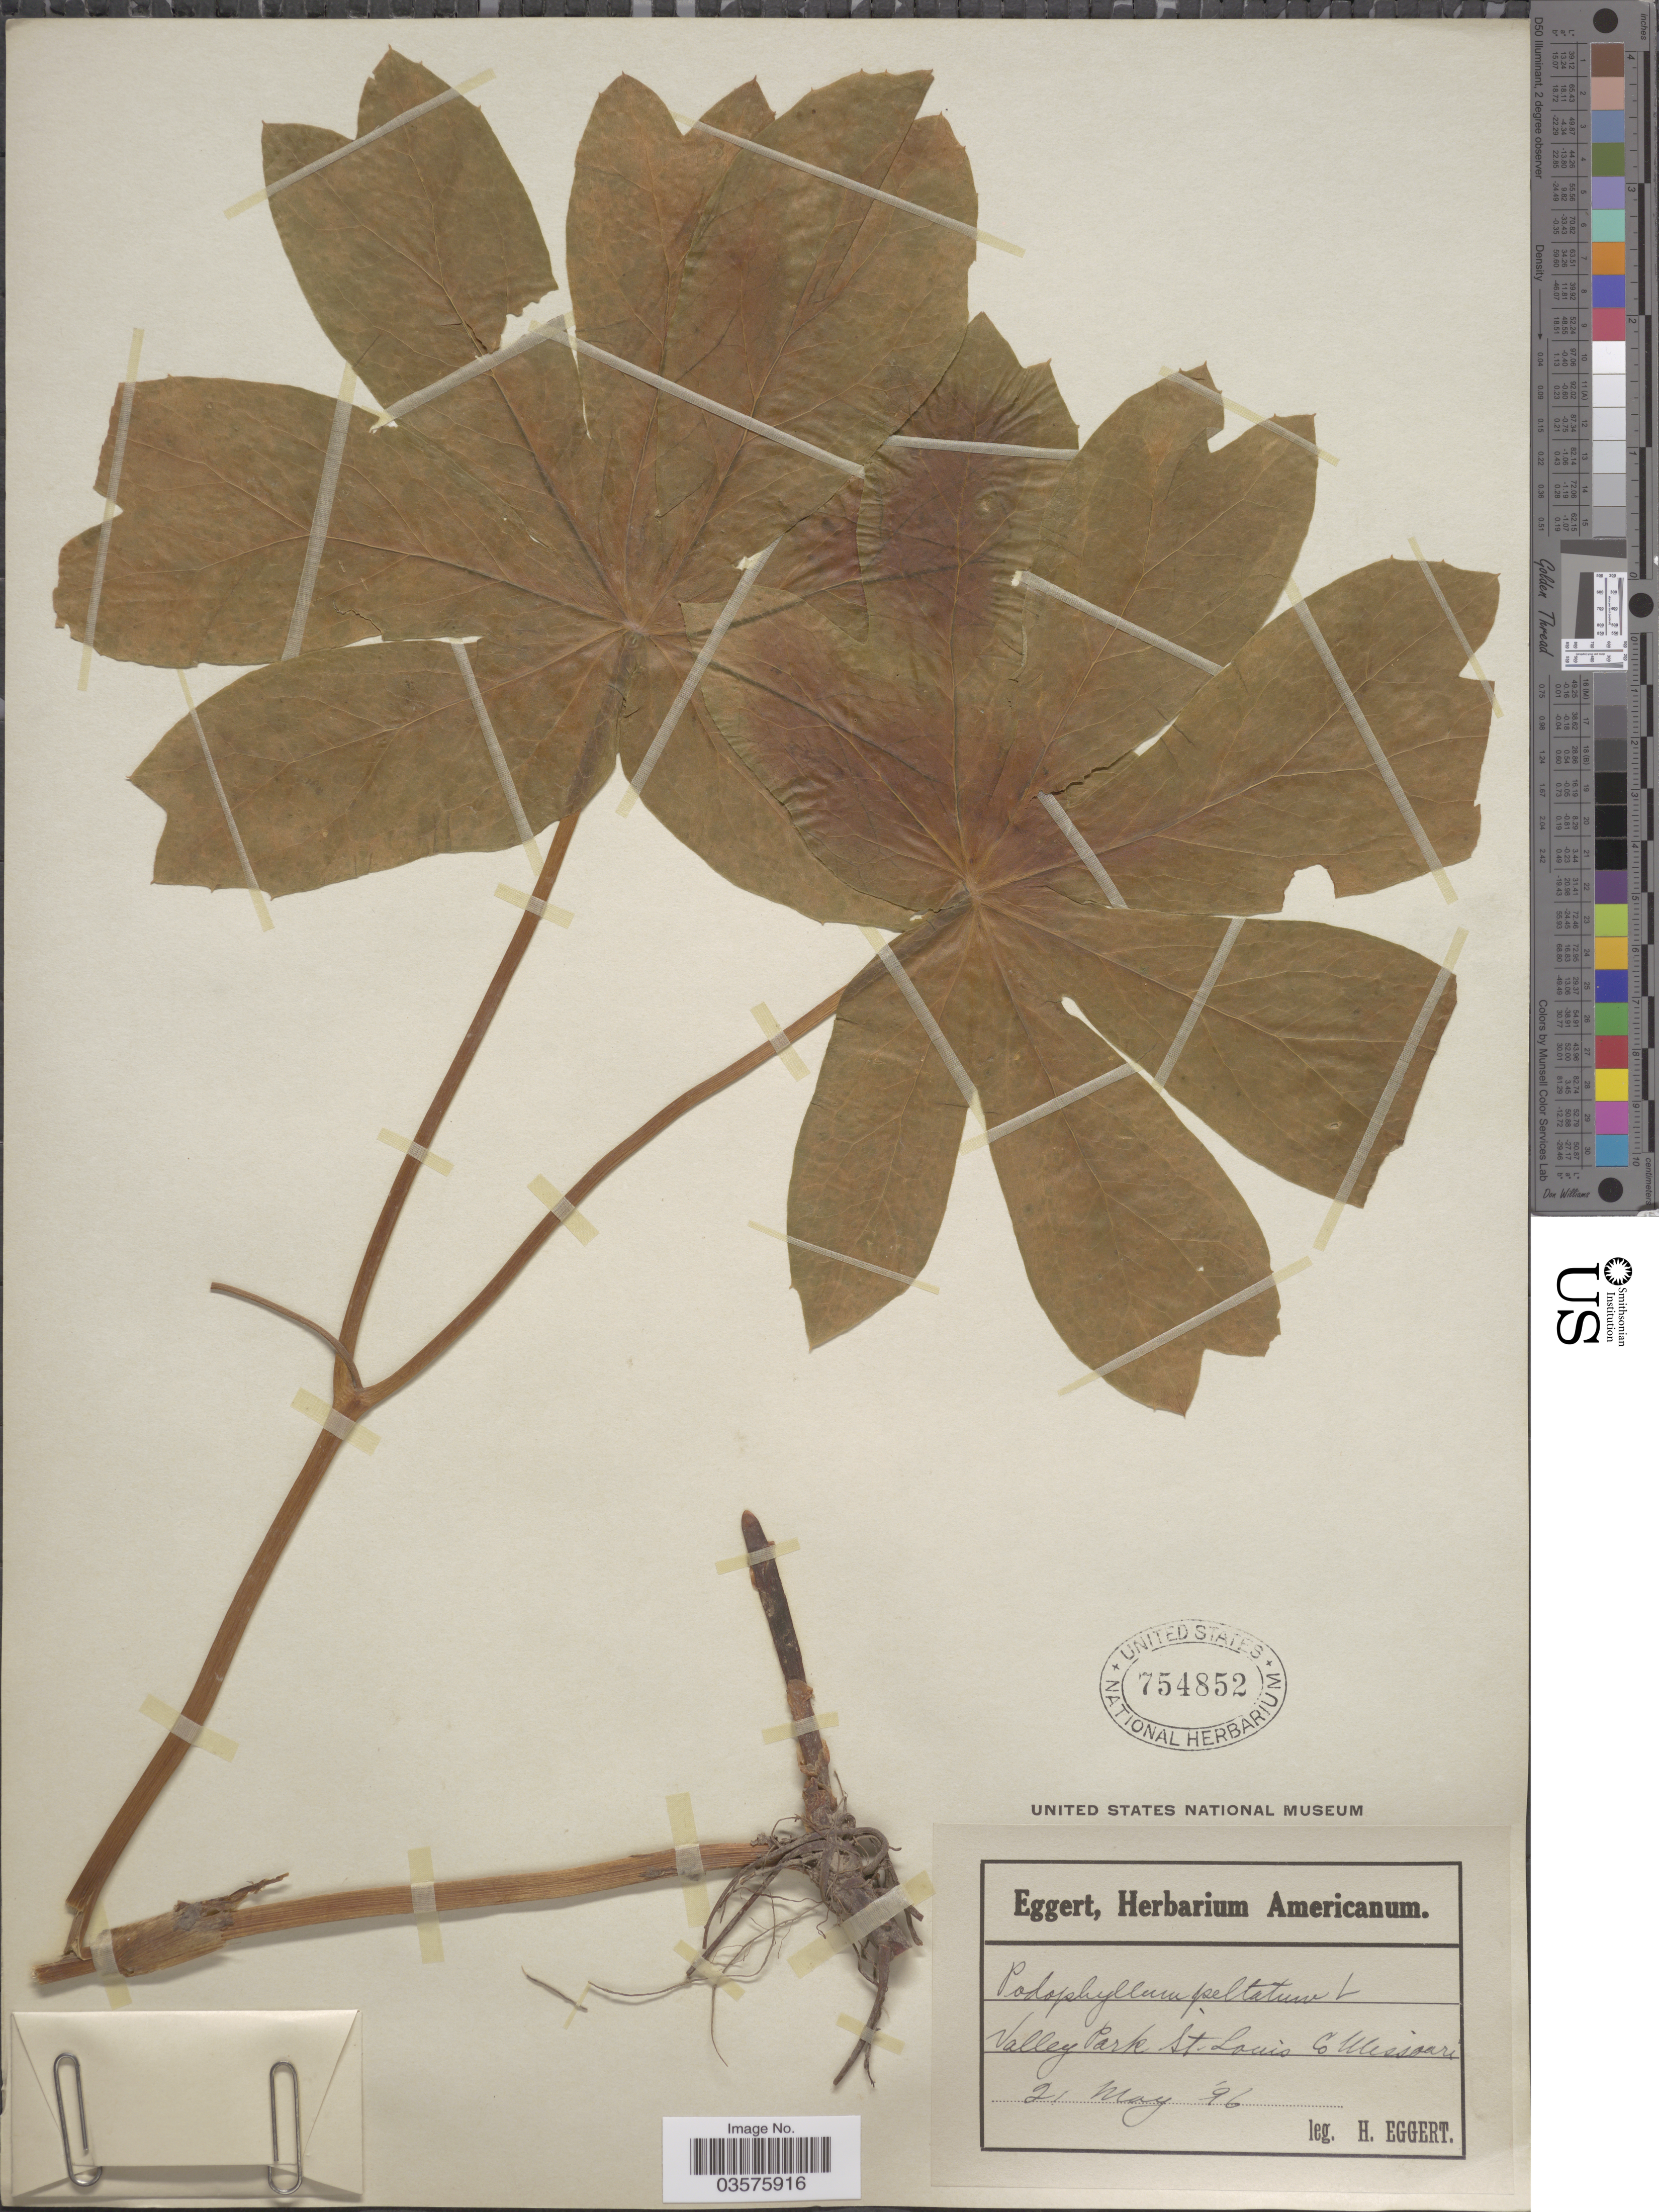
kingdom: Plantae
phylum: Tracheophyta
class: Magnoliopsida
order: Ranunculales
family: Berberidaceae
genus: Podophyllum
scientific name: Podophyllum peltatum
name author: L.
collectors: H. Eggert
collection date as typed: Transcribed d/m/y: 21/5/96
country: United States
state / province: Missouri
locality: Valley Park St. Louis Co.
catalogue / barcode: US 754852